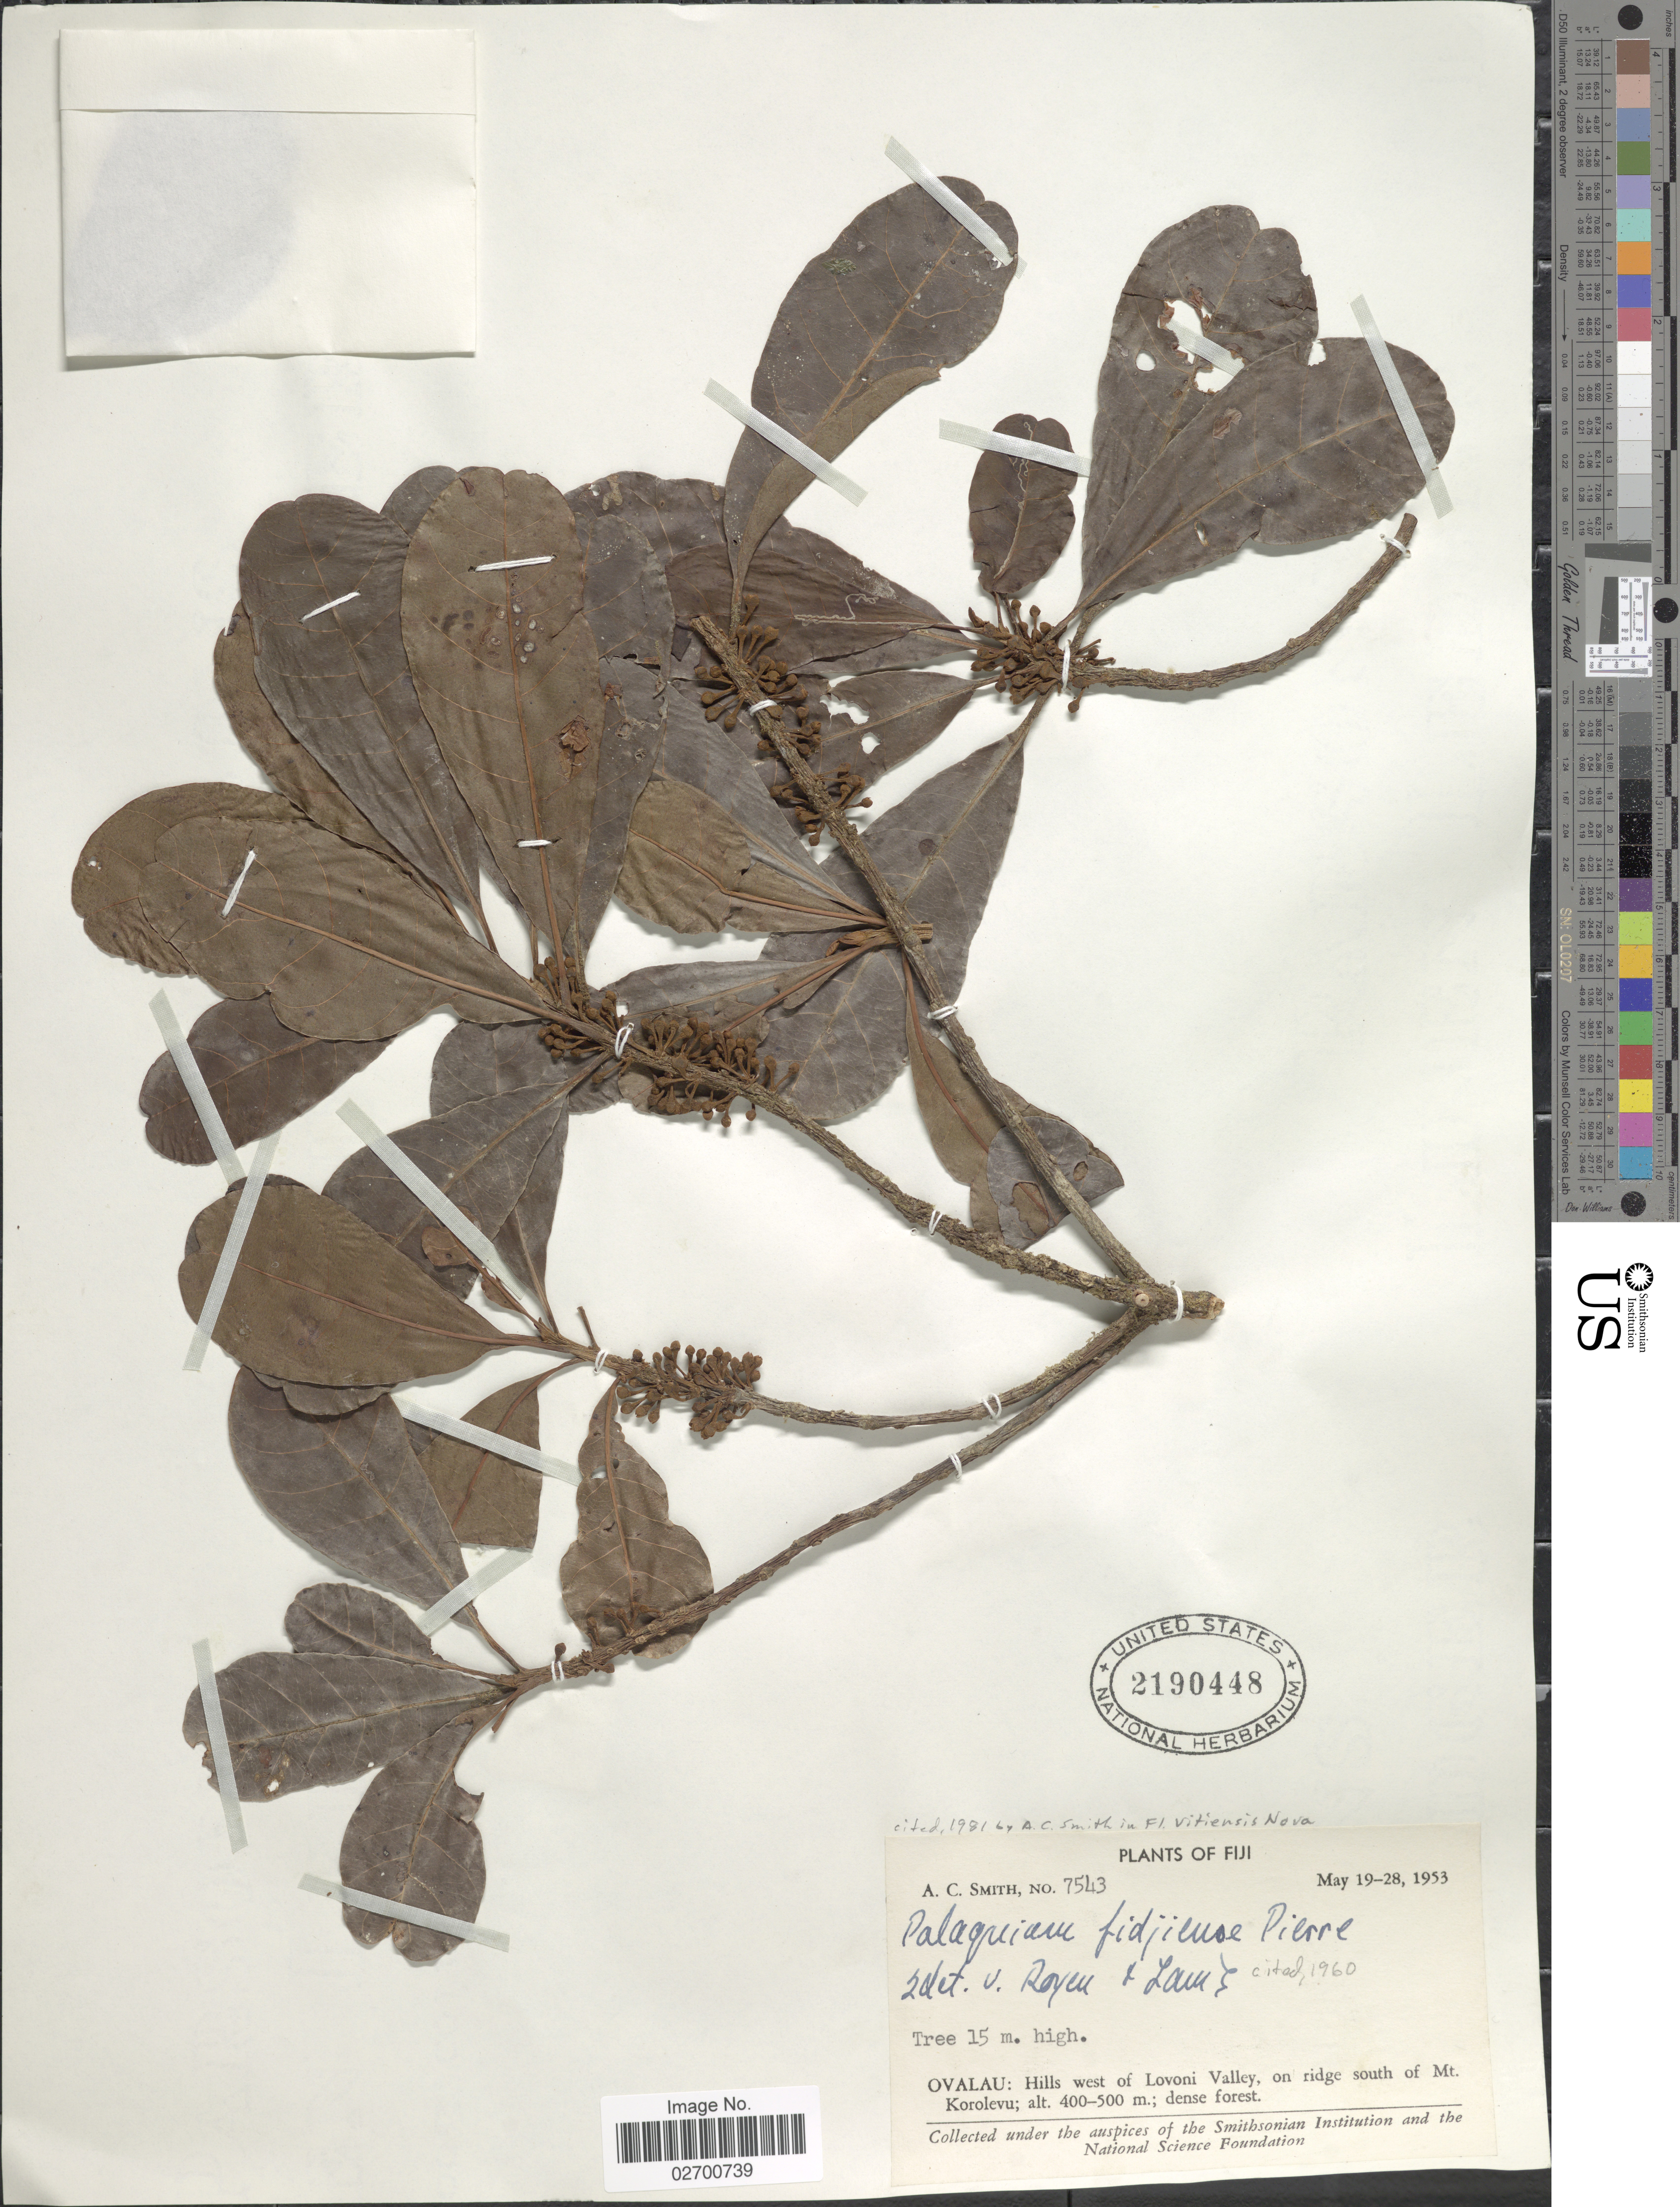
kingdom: Plantae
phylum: Tracheophyta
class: Magnoliopsida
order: Ericales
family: Sapotaceae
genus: Palaquium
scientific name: Palaquium fidjiense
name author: Pierre ex Dubard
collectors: A. C. Smith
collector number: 7543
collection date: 1953-05-19/1953-05-28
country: Fiji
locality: Ovalau: Hillswest of Lovoni Valle, on ridge south of Mt. Korolevu.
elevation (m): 400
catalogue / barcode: US 2190448